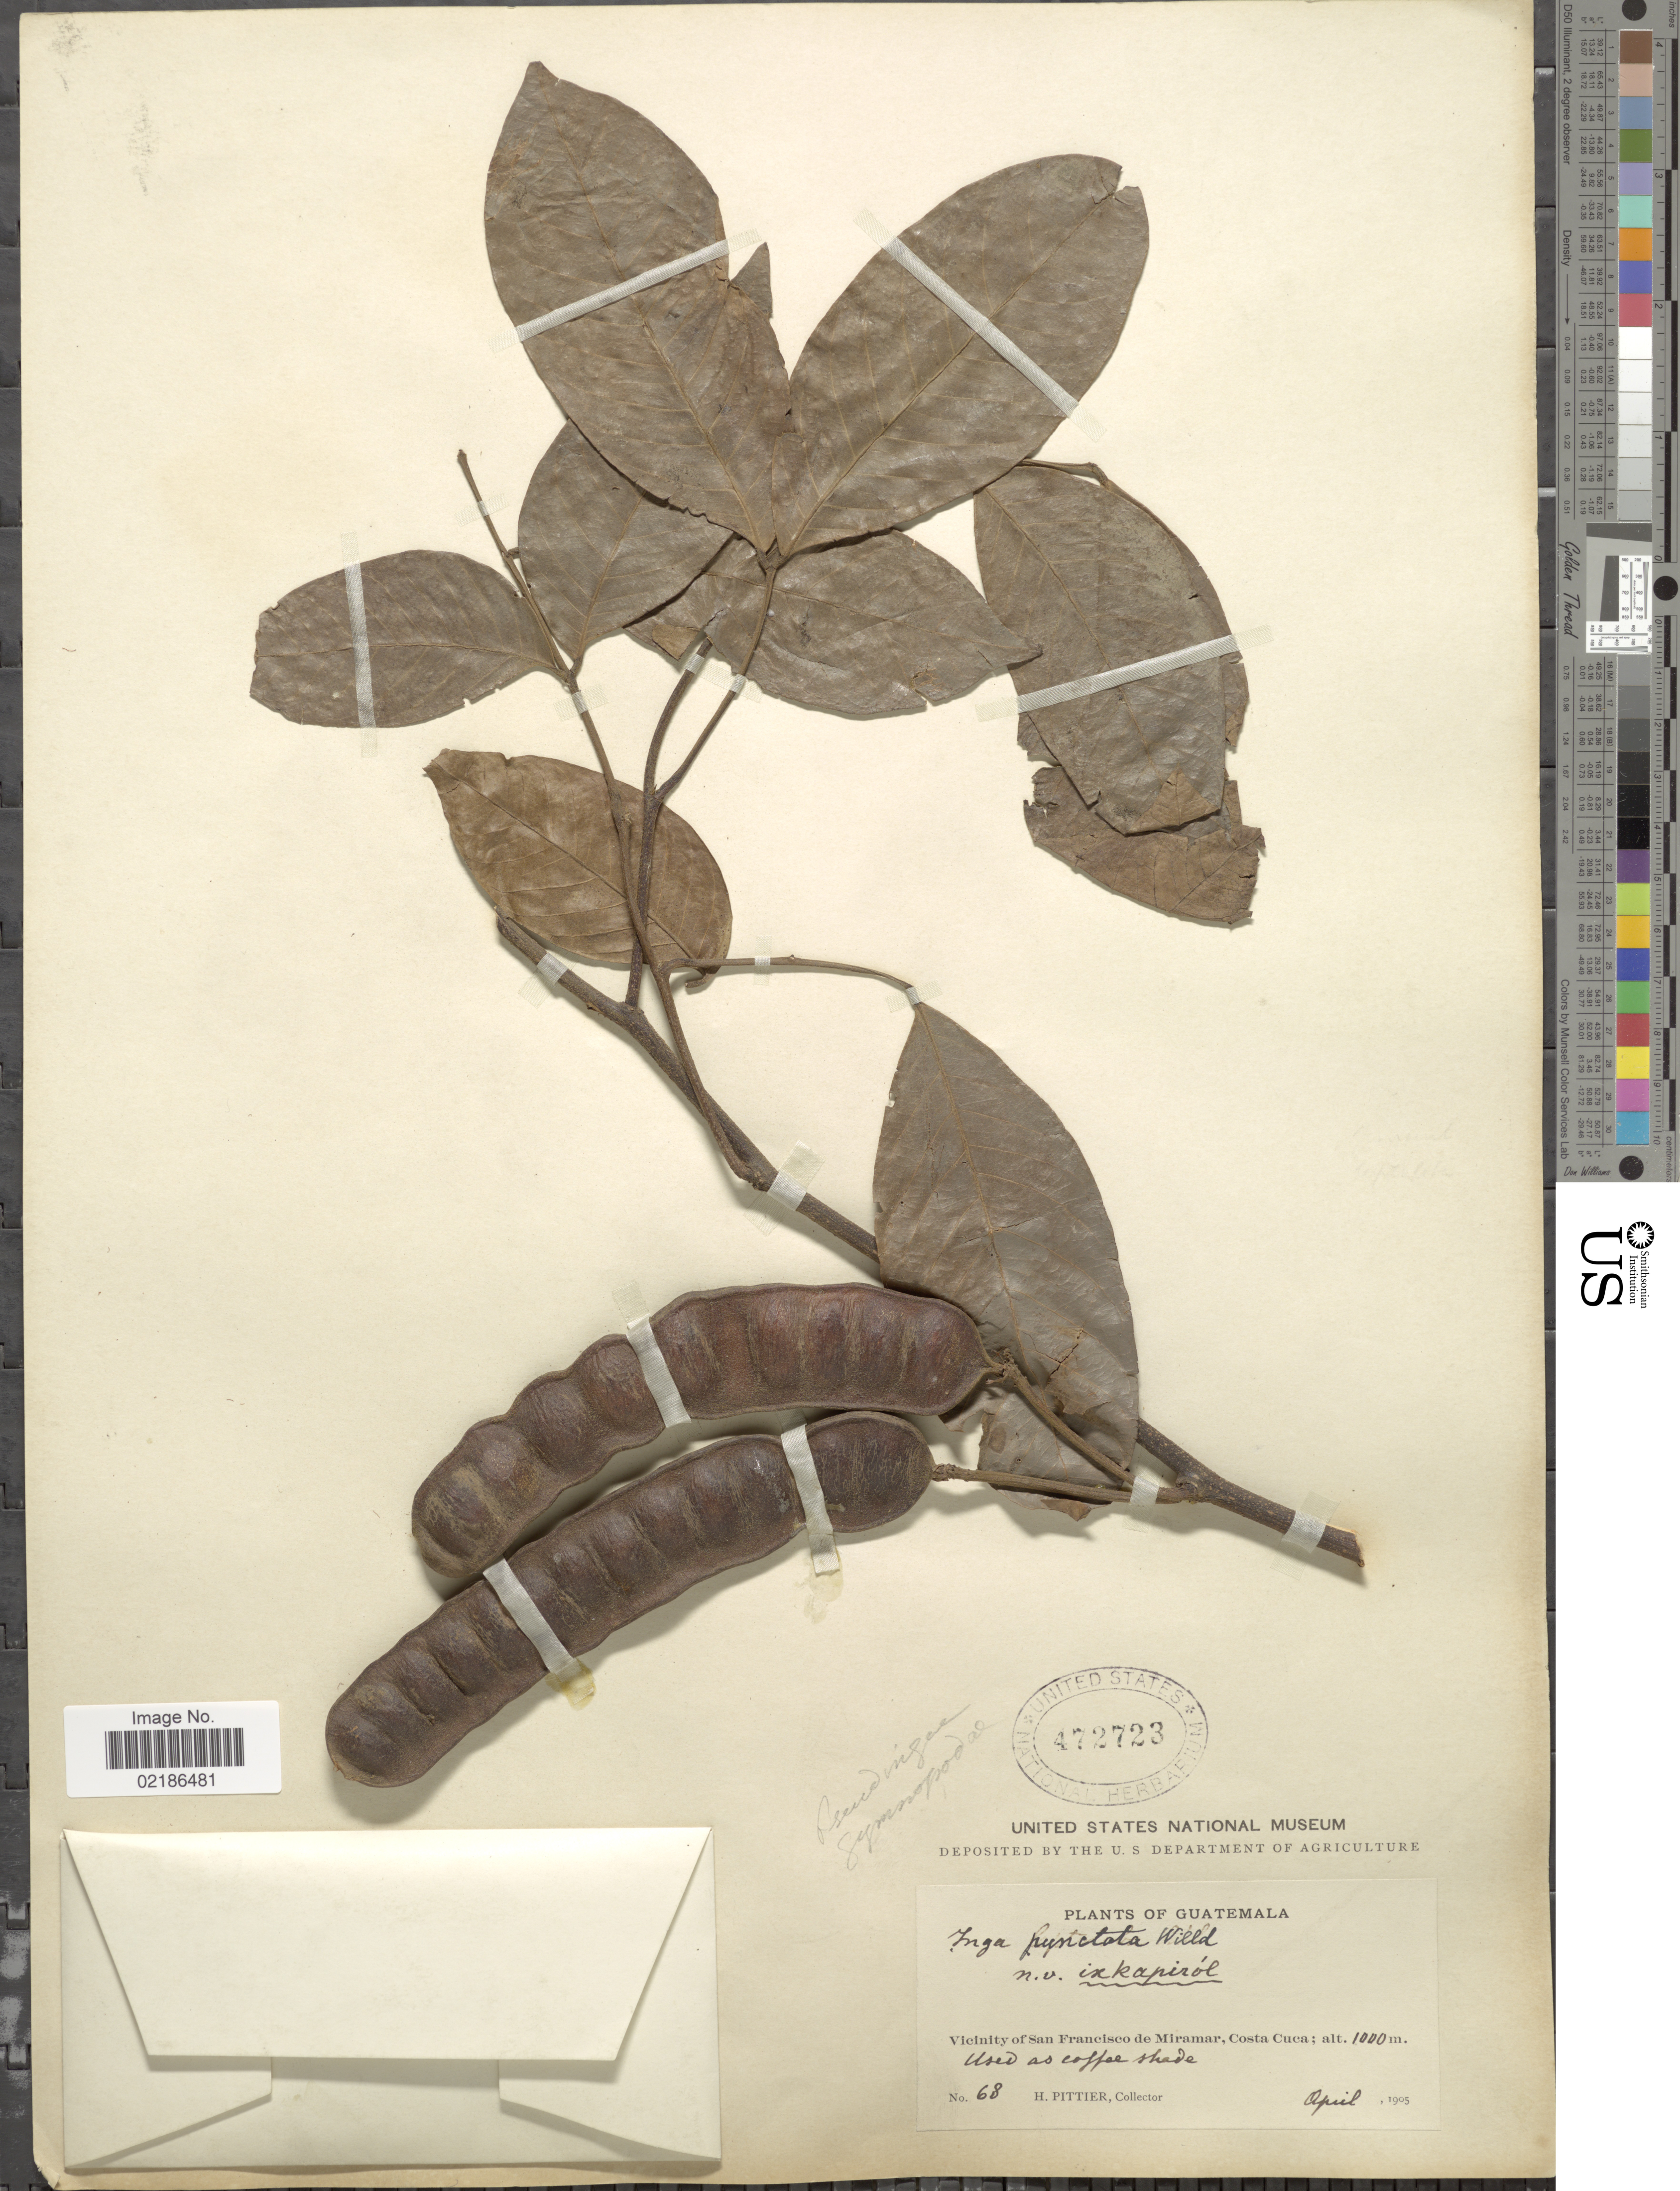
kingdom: Plantae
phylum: Tracheophyta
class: Magnoliopsida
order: Fabales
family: Fabaceae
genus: Inga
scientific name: Inga punctata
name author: Willd.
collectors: H. F. Pittier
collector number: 68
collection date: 1905-04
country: Guatemala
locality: Vicinity of San Francisco de Miramar, Costa Cuca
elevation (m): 1000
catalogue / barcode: US 472723